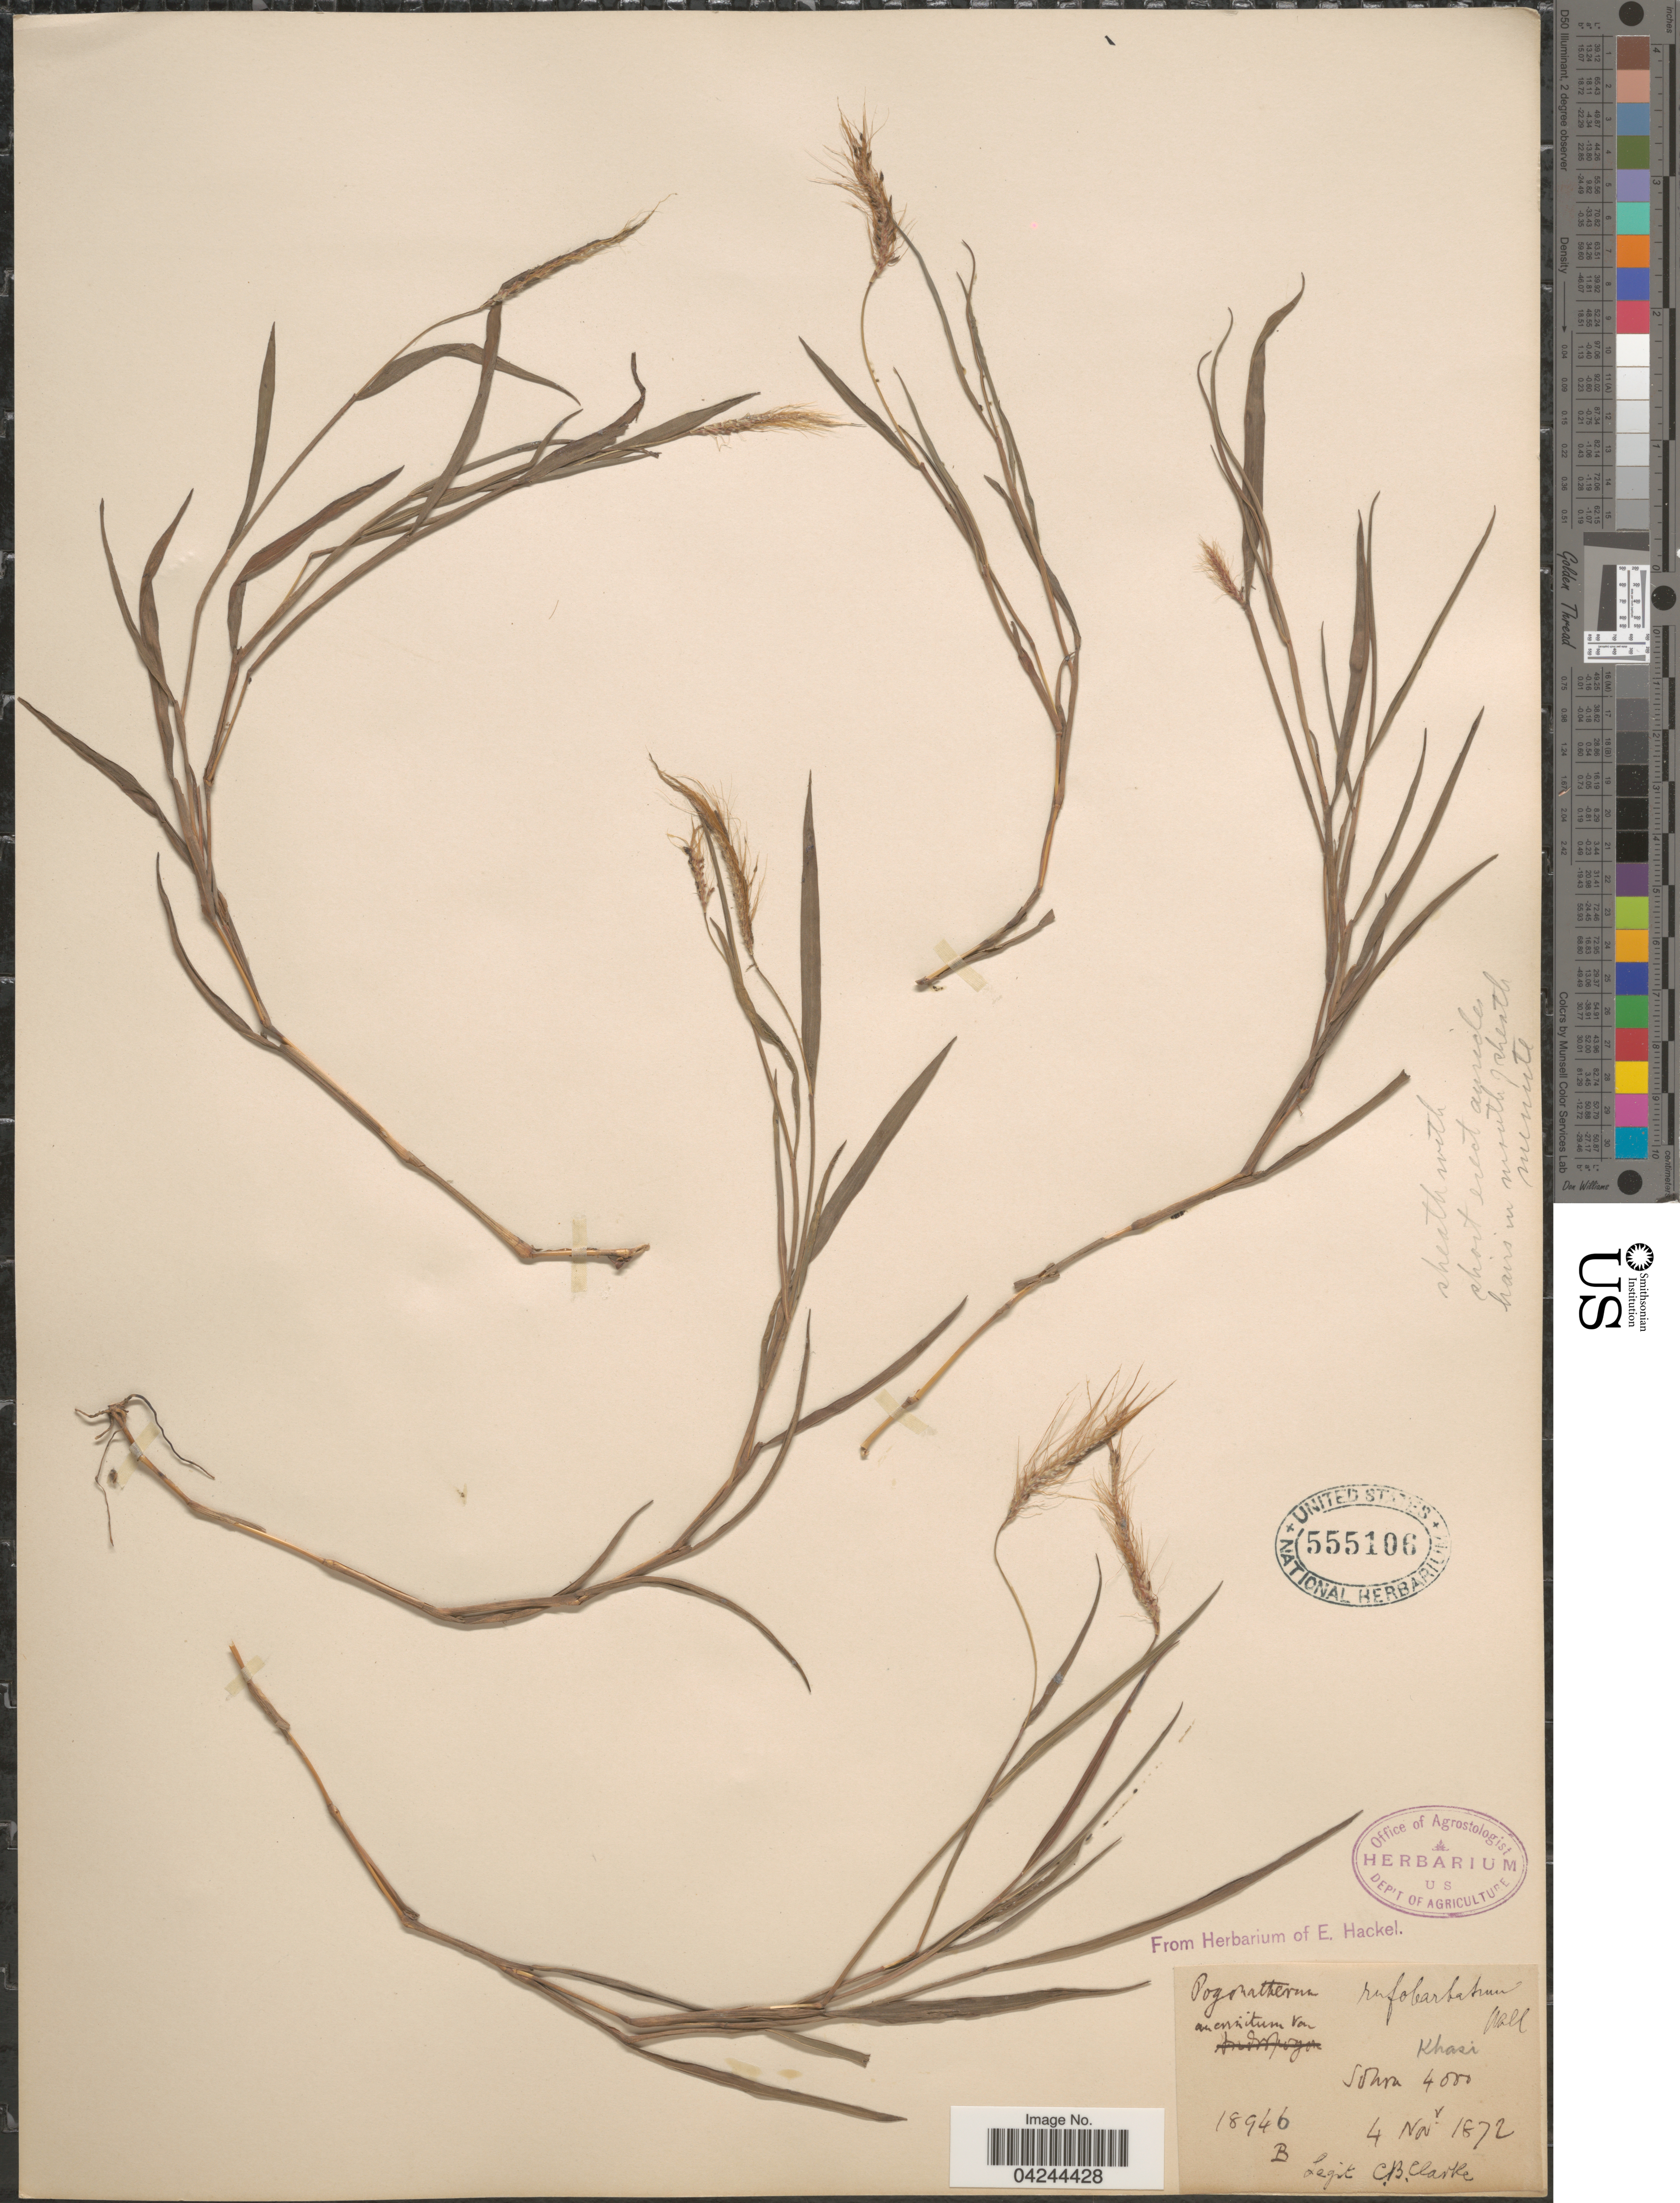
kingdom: Plantae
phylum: Tracheophyta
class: Liliopsida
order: Poales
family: Poaceae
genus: Pogonatherum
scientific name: Pogonatherum paniceum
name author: (Lam.) Hack.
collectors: C. B. Clarke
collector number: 18946B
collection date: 1872-11-04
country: India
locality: Khasi. Sohra.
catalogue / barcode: US 555106